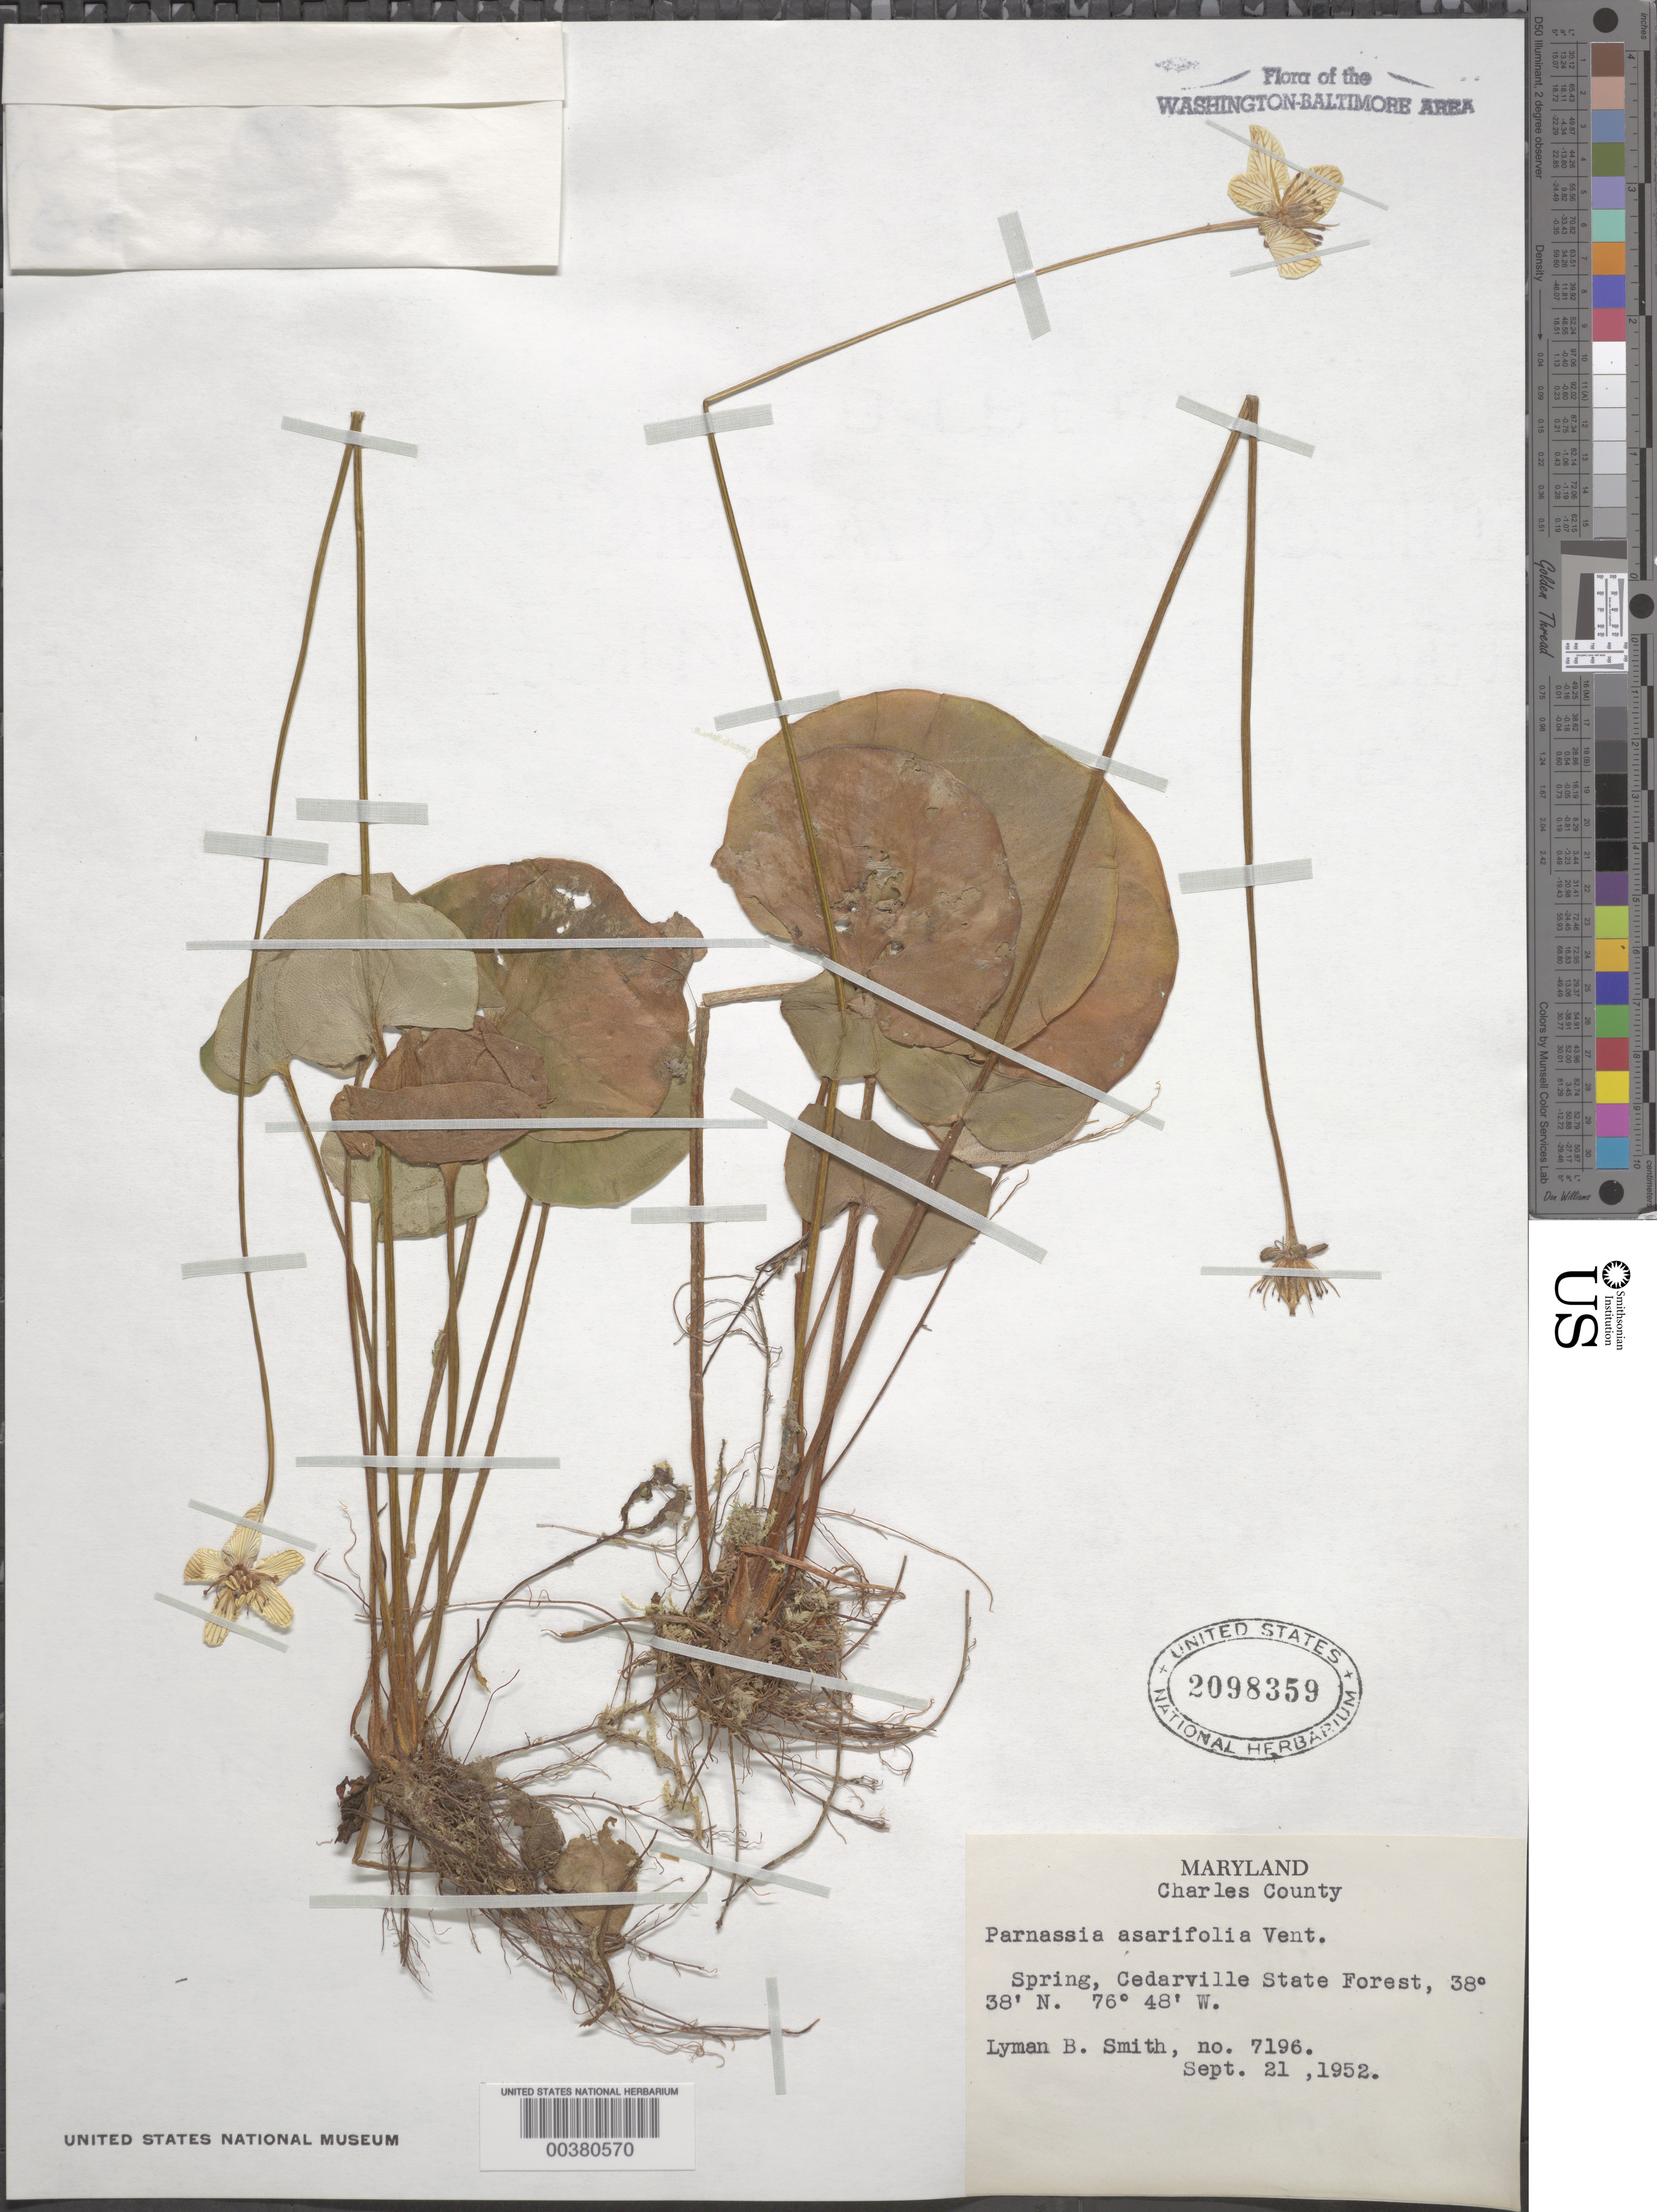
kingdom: Plantae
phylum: Tracheophyta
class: Magnoliopsida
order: Celastrales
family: Parnassiaceae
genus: Parnassia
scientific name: Parnassia asarifolia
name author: Vent.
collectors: L. Smith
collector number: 7196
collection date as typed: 21 Sep 1952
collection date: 1952-09-21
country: United States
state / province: Maryland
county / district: Charles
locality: Cedarville State Forest, Zekiah swamp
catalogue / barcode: US 2098359